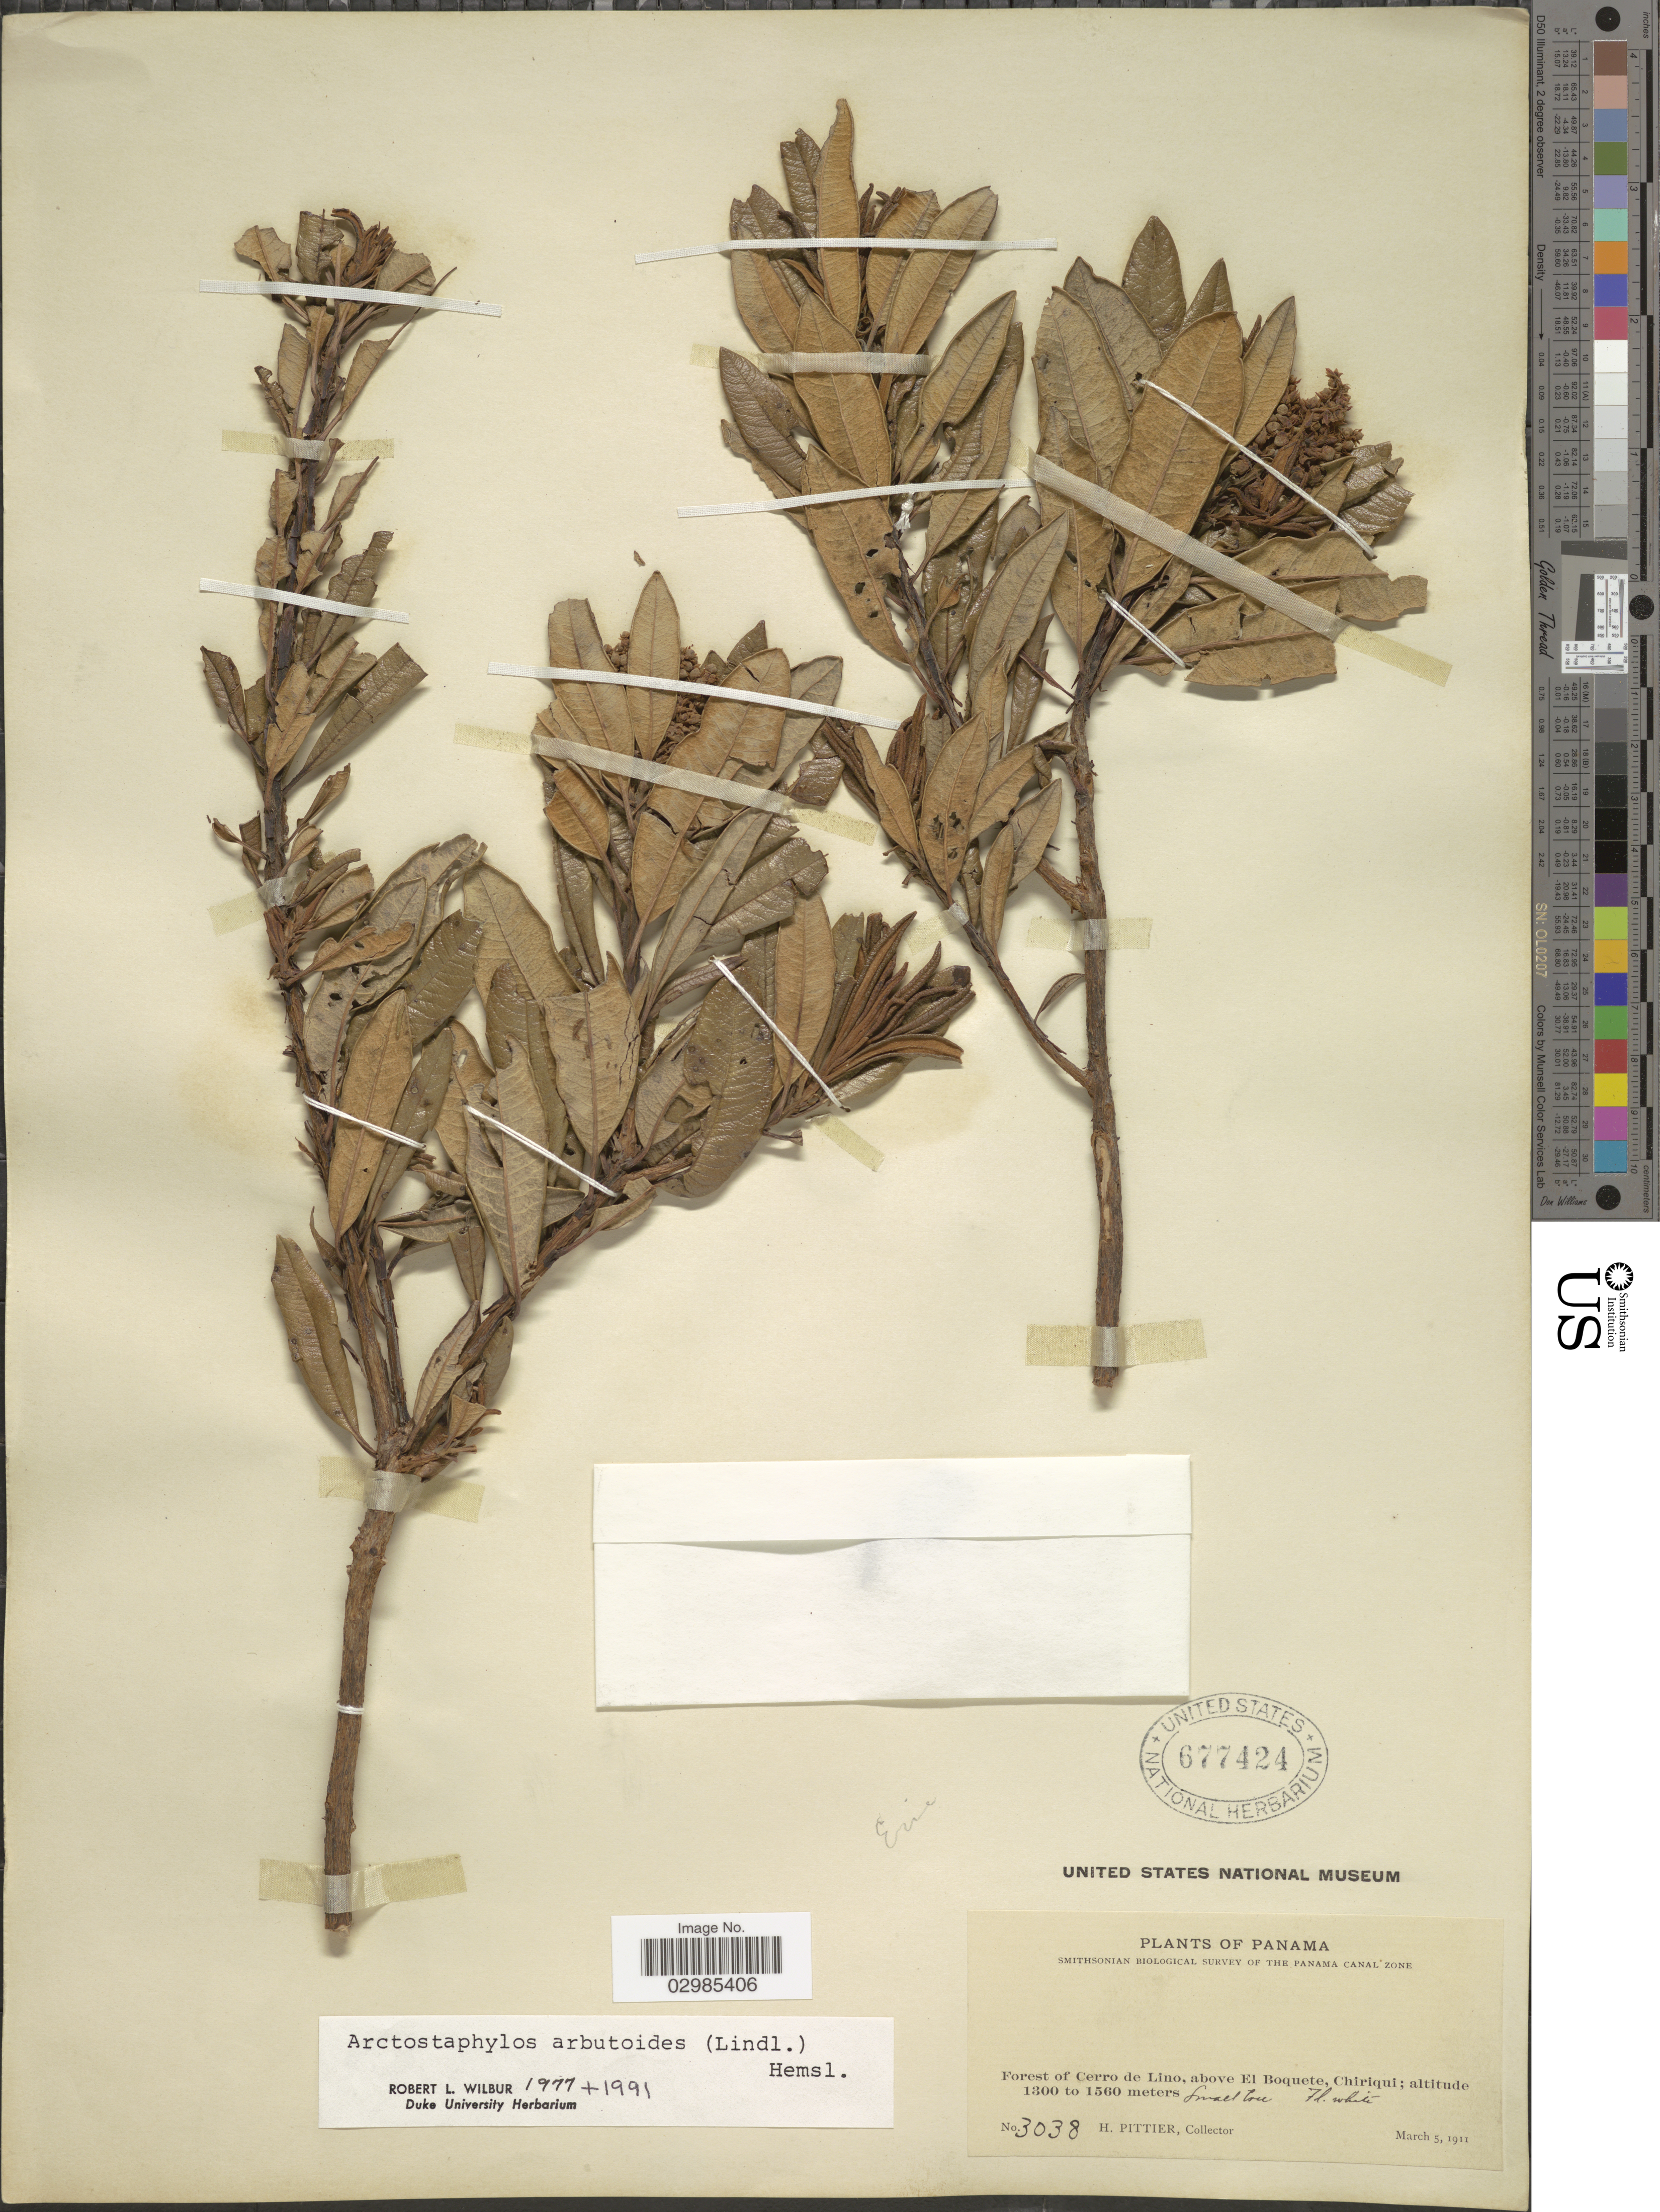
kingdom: Plantae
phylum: Tracheophyta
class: Magnoliopsida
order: Ericales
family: Ericaceae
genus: Arctostaphylos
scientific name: Arctostaphylos arbutoides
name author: (Lindl.) Hemsl.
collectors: H. F. Pittier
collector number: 3038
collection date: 1911-03-05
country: Panama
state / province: Chiriqui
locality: Forest of Cerro de Lino, above El Boquete.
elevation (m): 1300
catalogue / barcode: US 677424